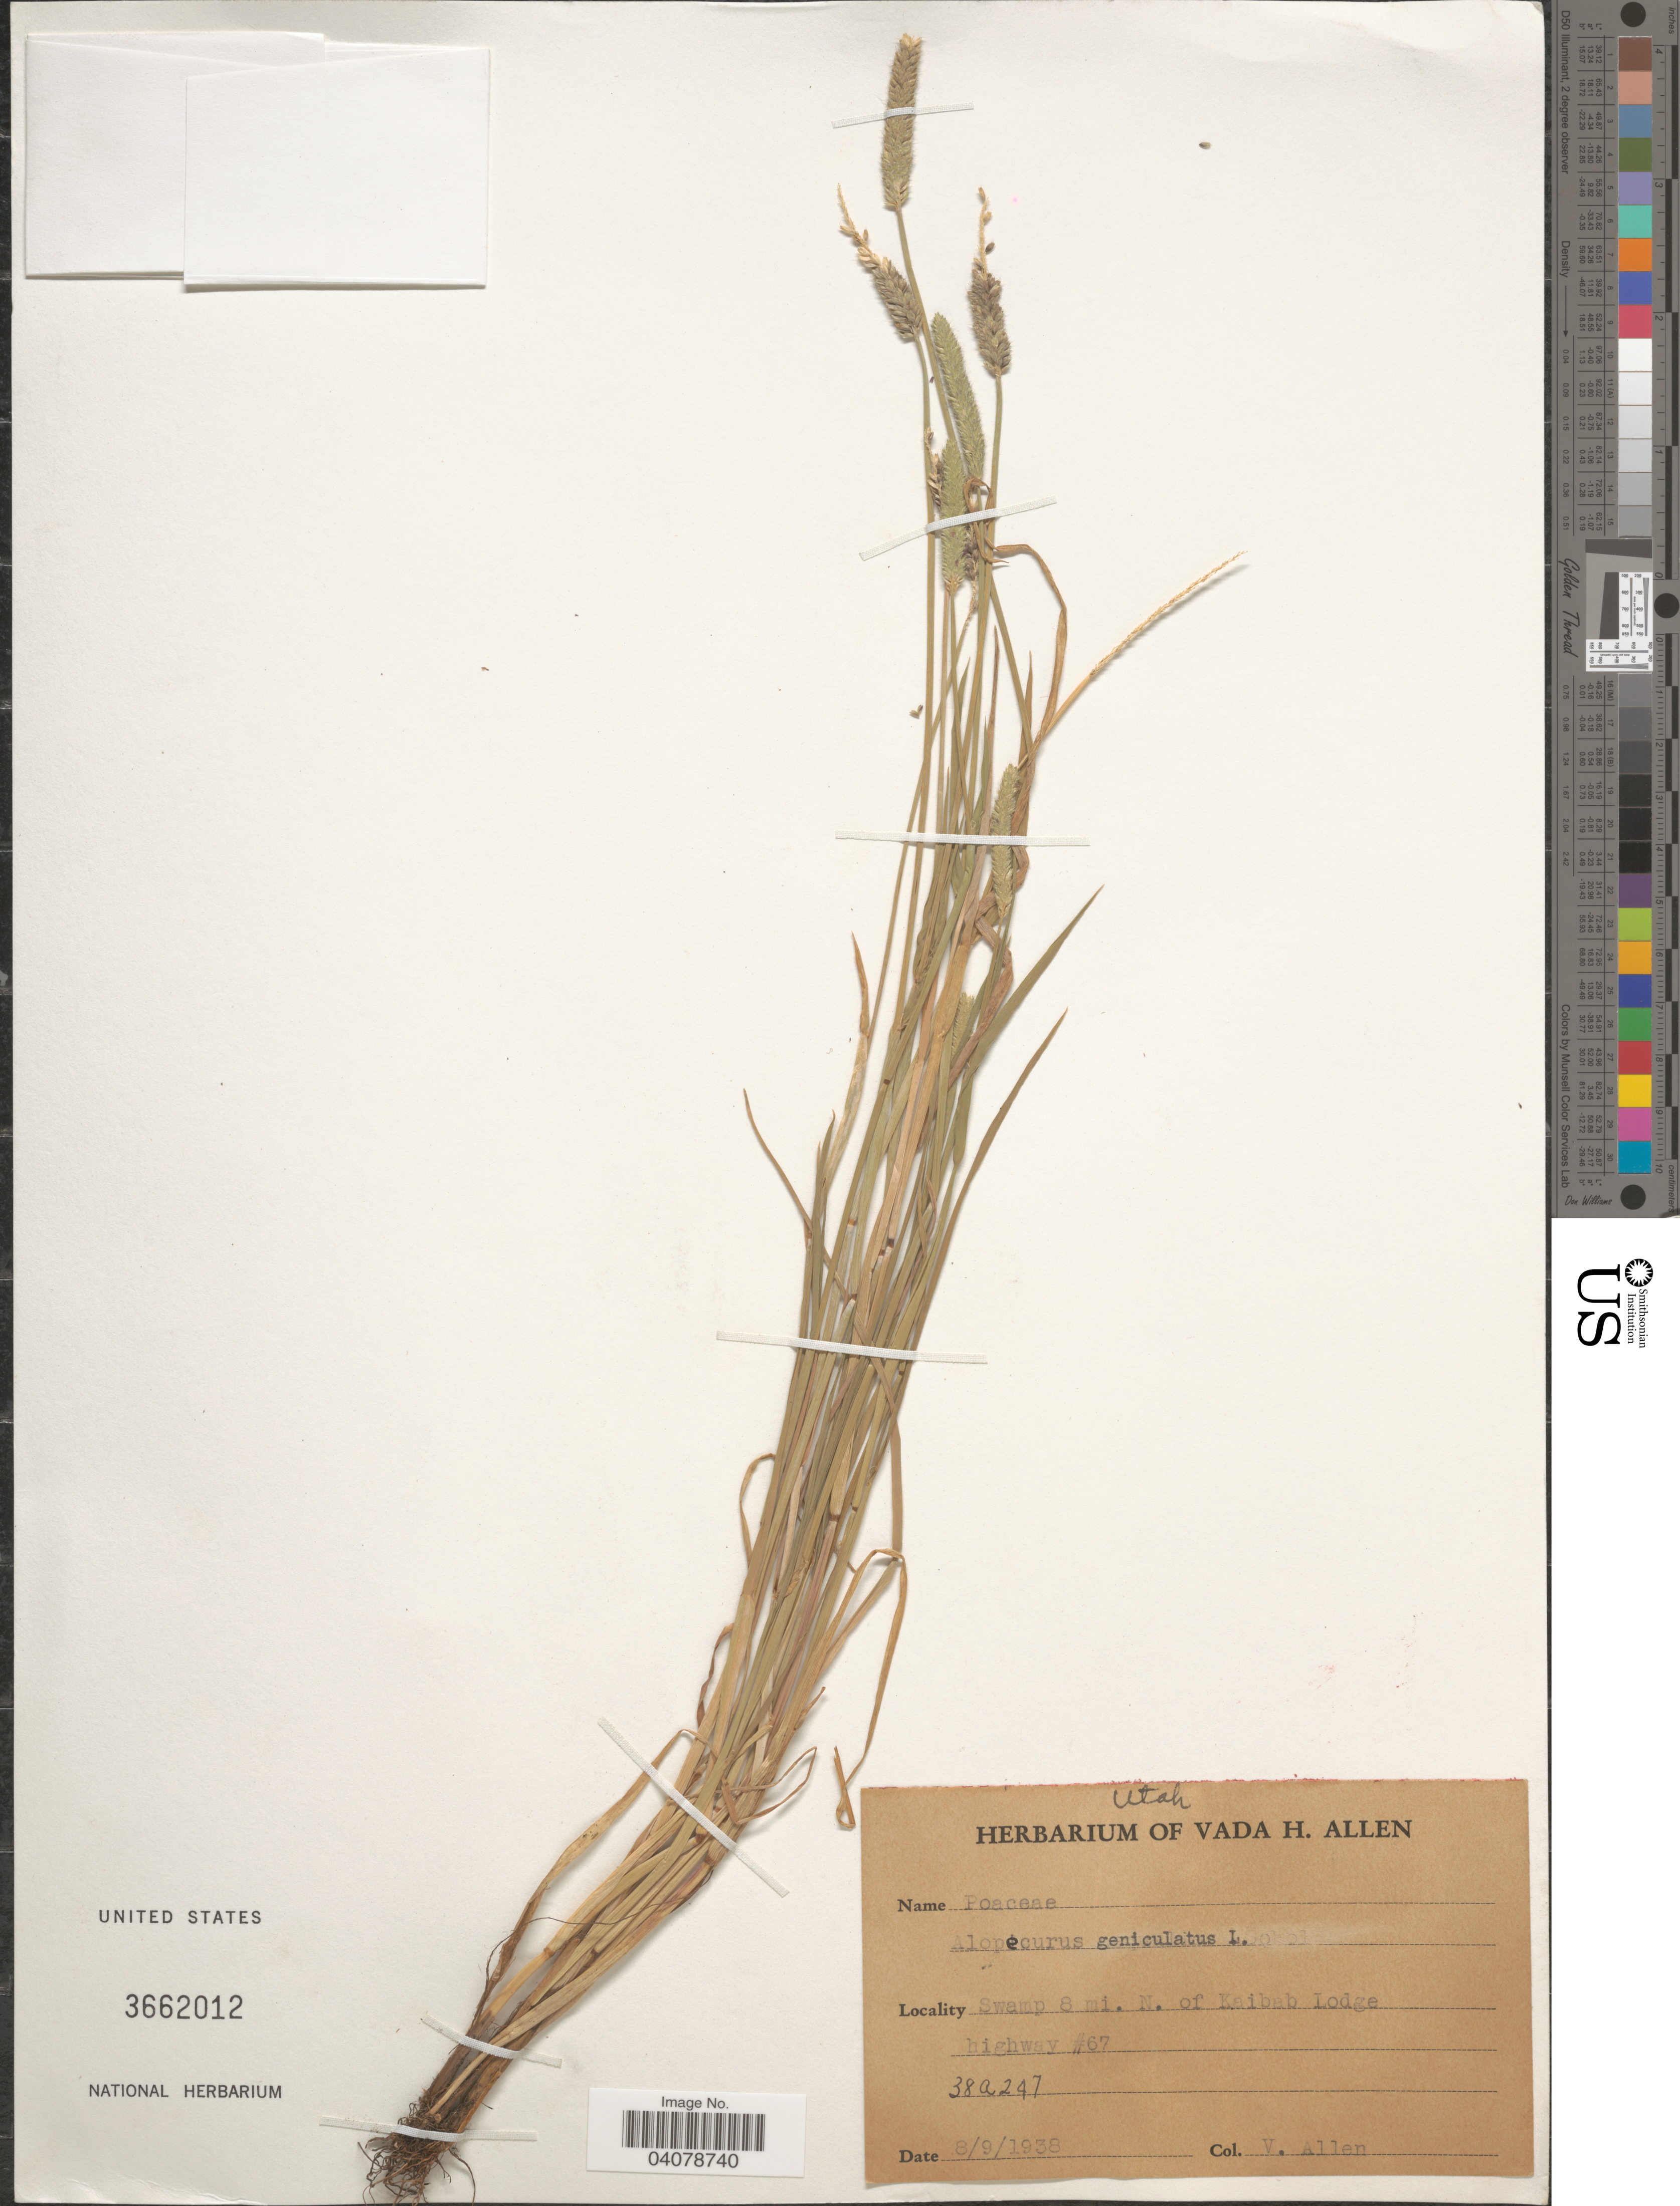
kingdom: Plantae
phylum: Tracheophyta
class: Liliopsida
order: Poales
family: Poaceae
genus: Alopecurus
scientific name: Alopecurus geniculatus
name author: L.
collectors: V. Allen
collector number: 38a247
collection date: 1938-08-09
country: United States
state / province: Utah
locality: Swamp 8 mi. N. of Kaibab Lodge highway #67.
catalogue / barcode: US 3662012